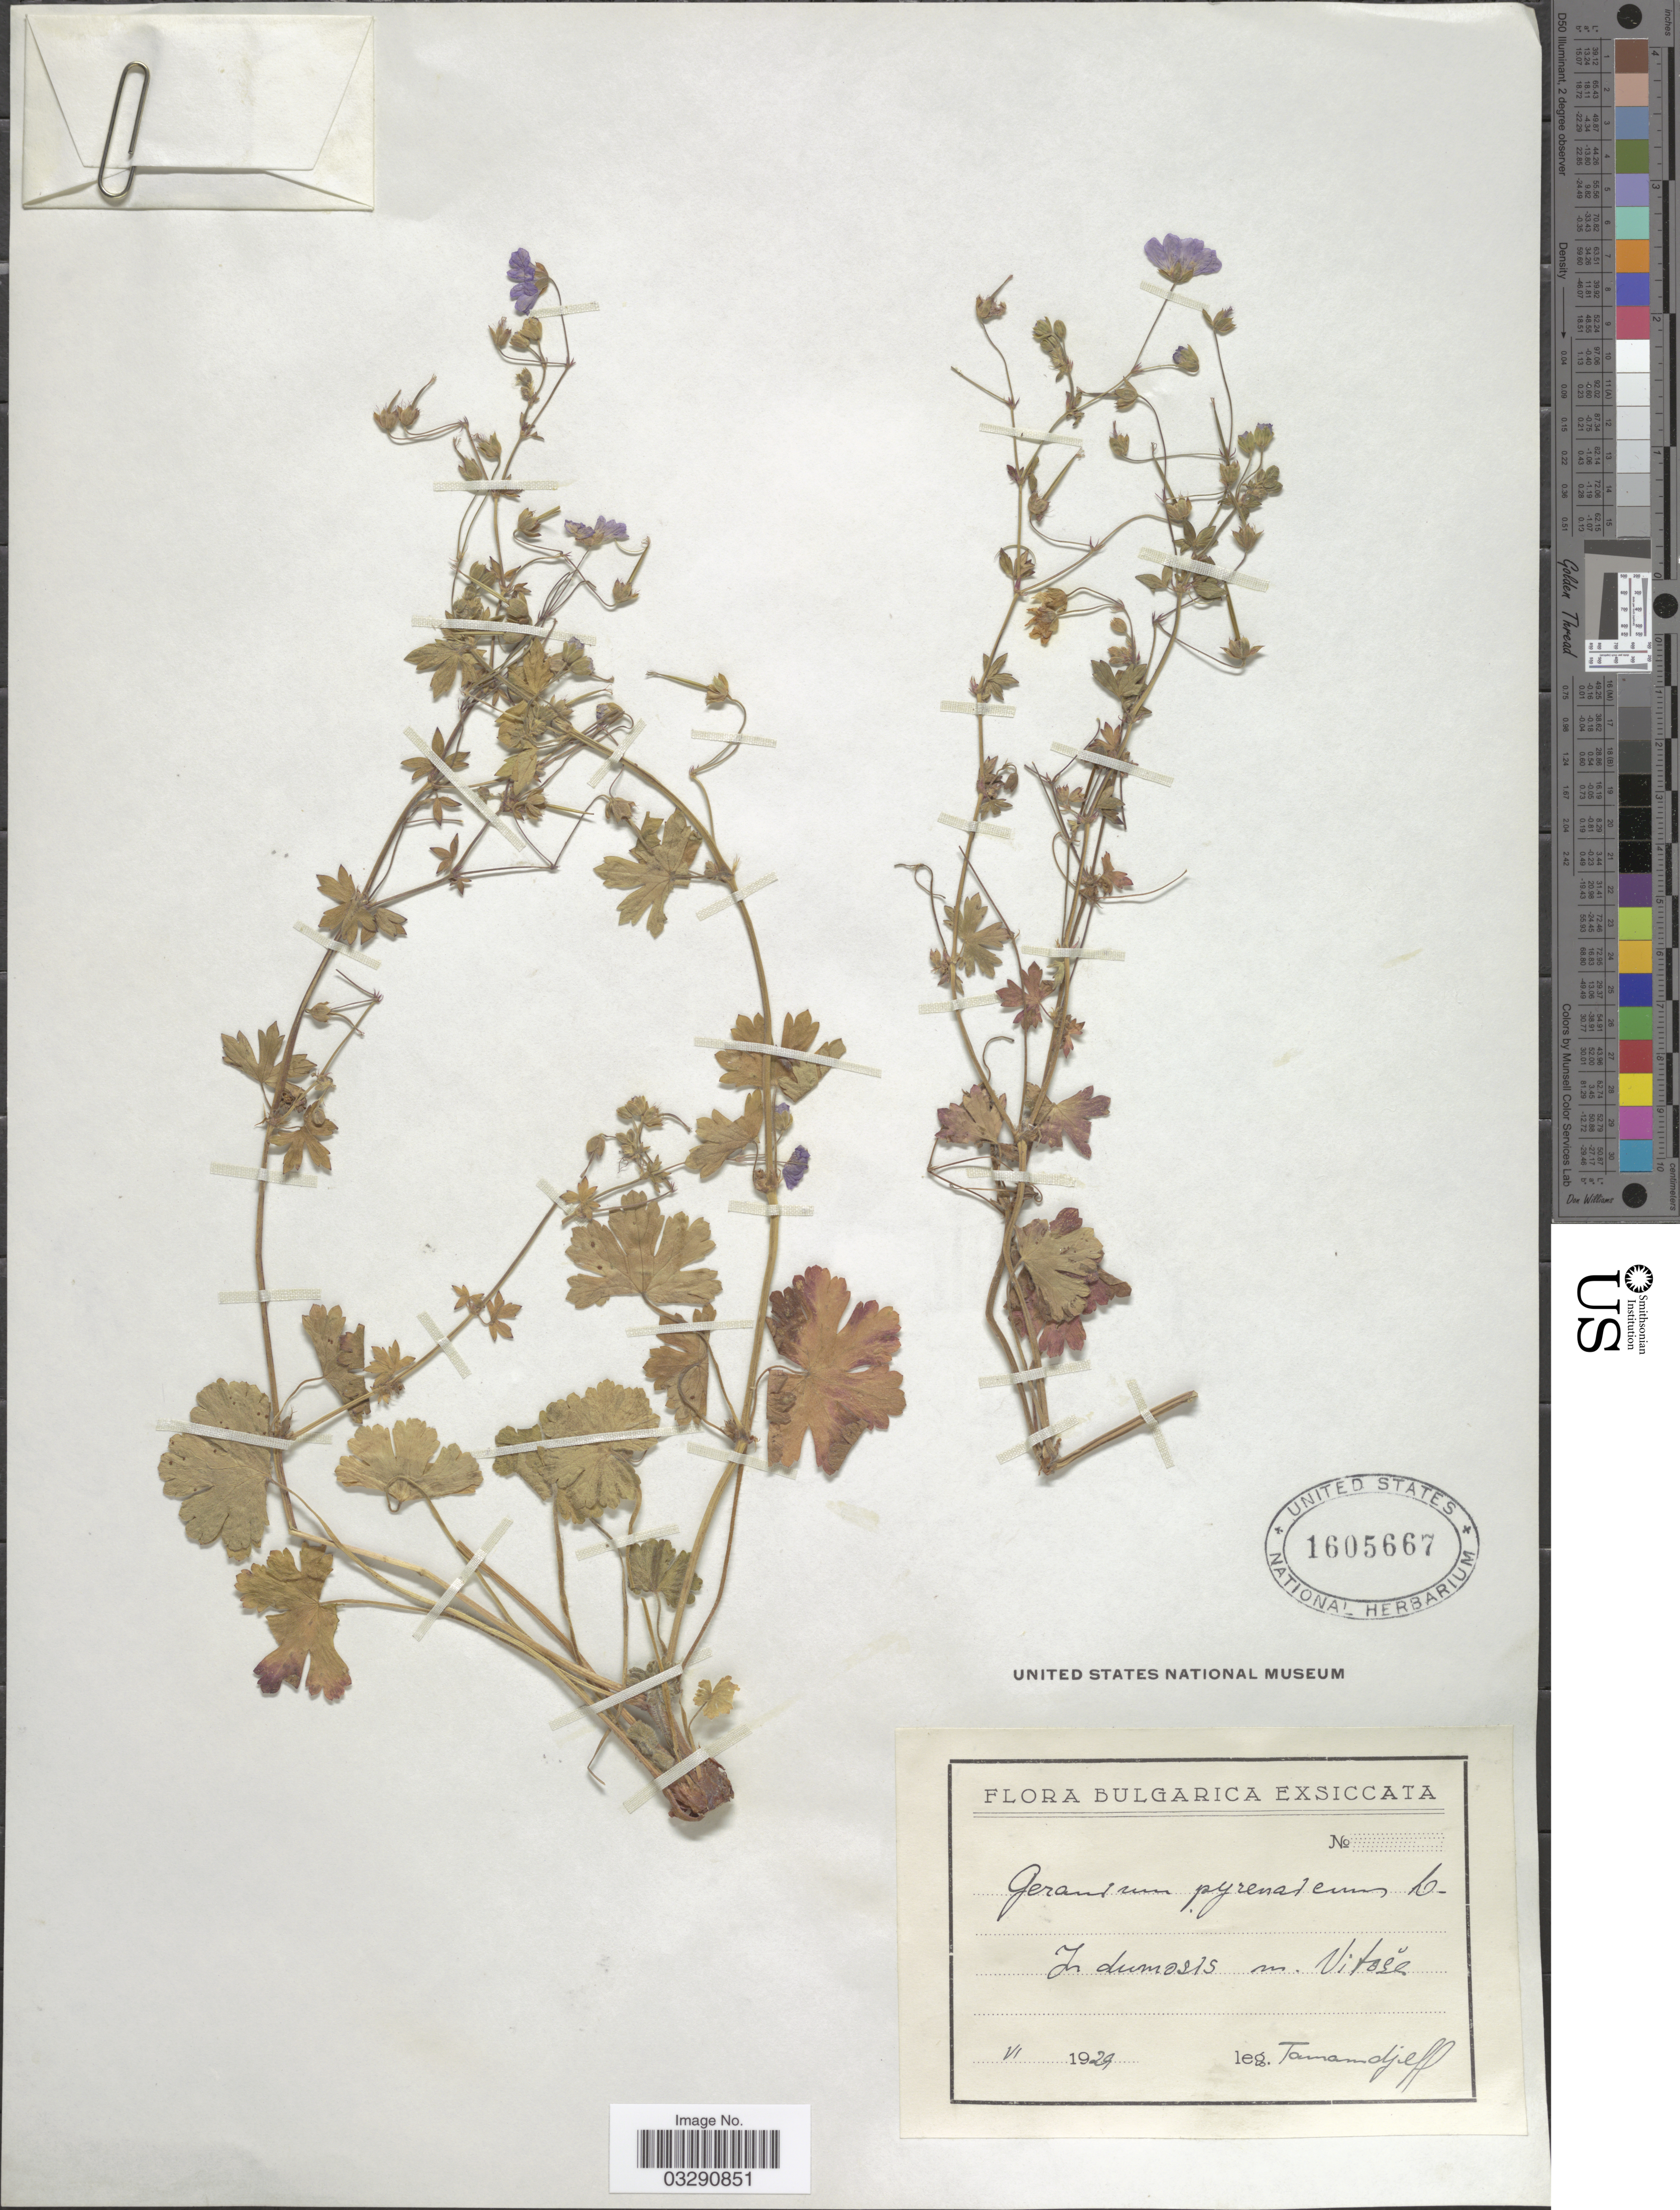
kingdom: Plantae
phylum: Tracheophyta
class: Magnoliopsida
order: Geraniales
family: Geraniaceae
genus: Geranium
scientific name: Geranium pyrenaicum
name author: Burm. f.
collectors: -. Tamandjeff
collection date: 1924-06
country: Bulgaria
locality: In dumosis m. Vitoše.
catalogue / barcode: US 1605667